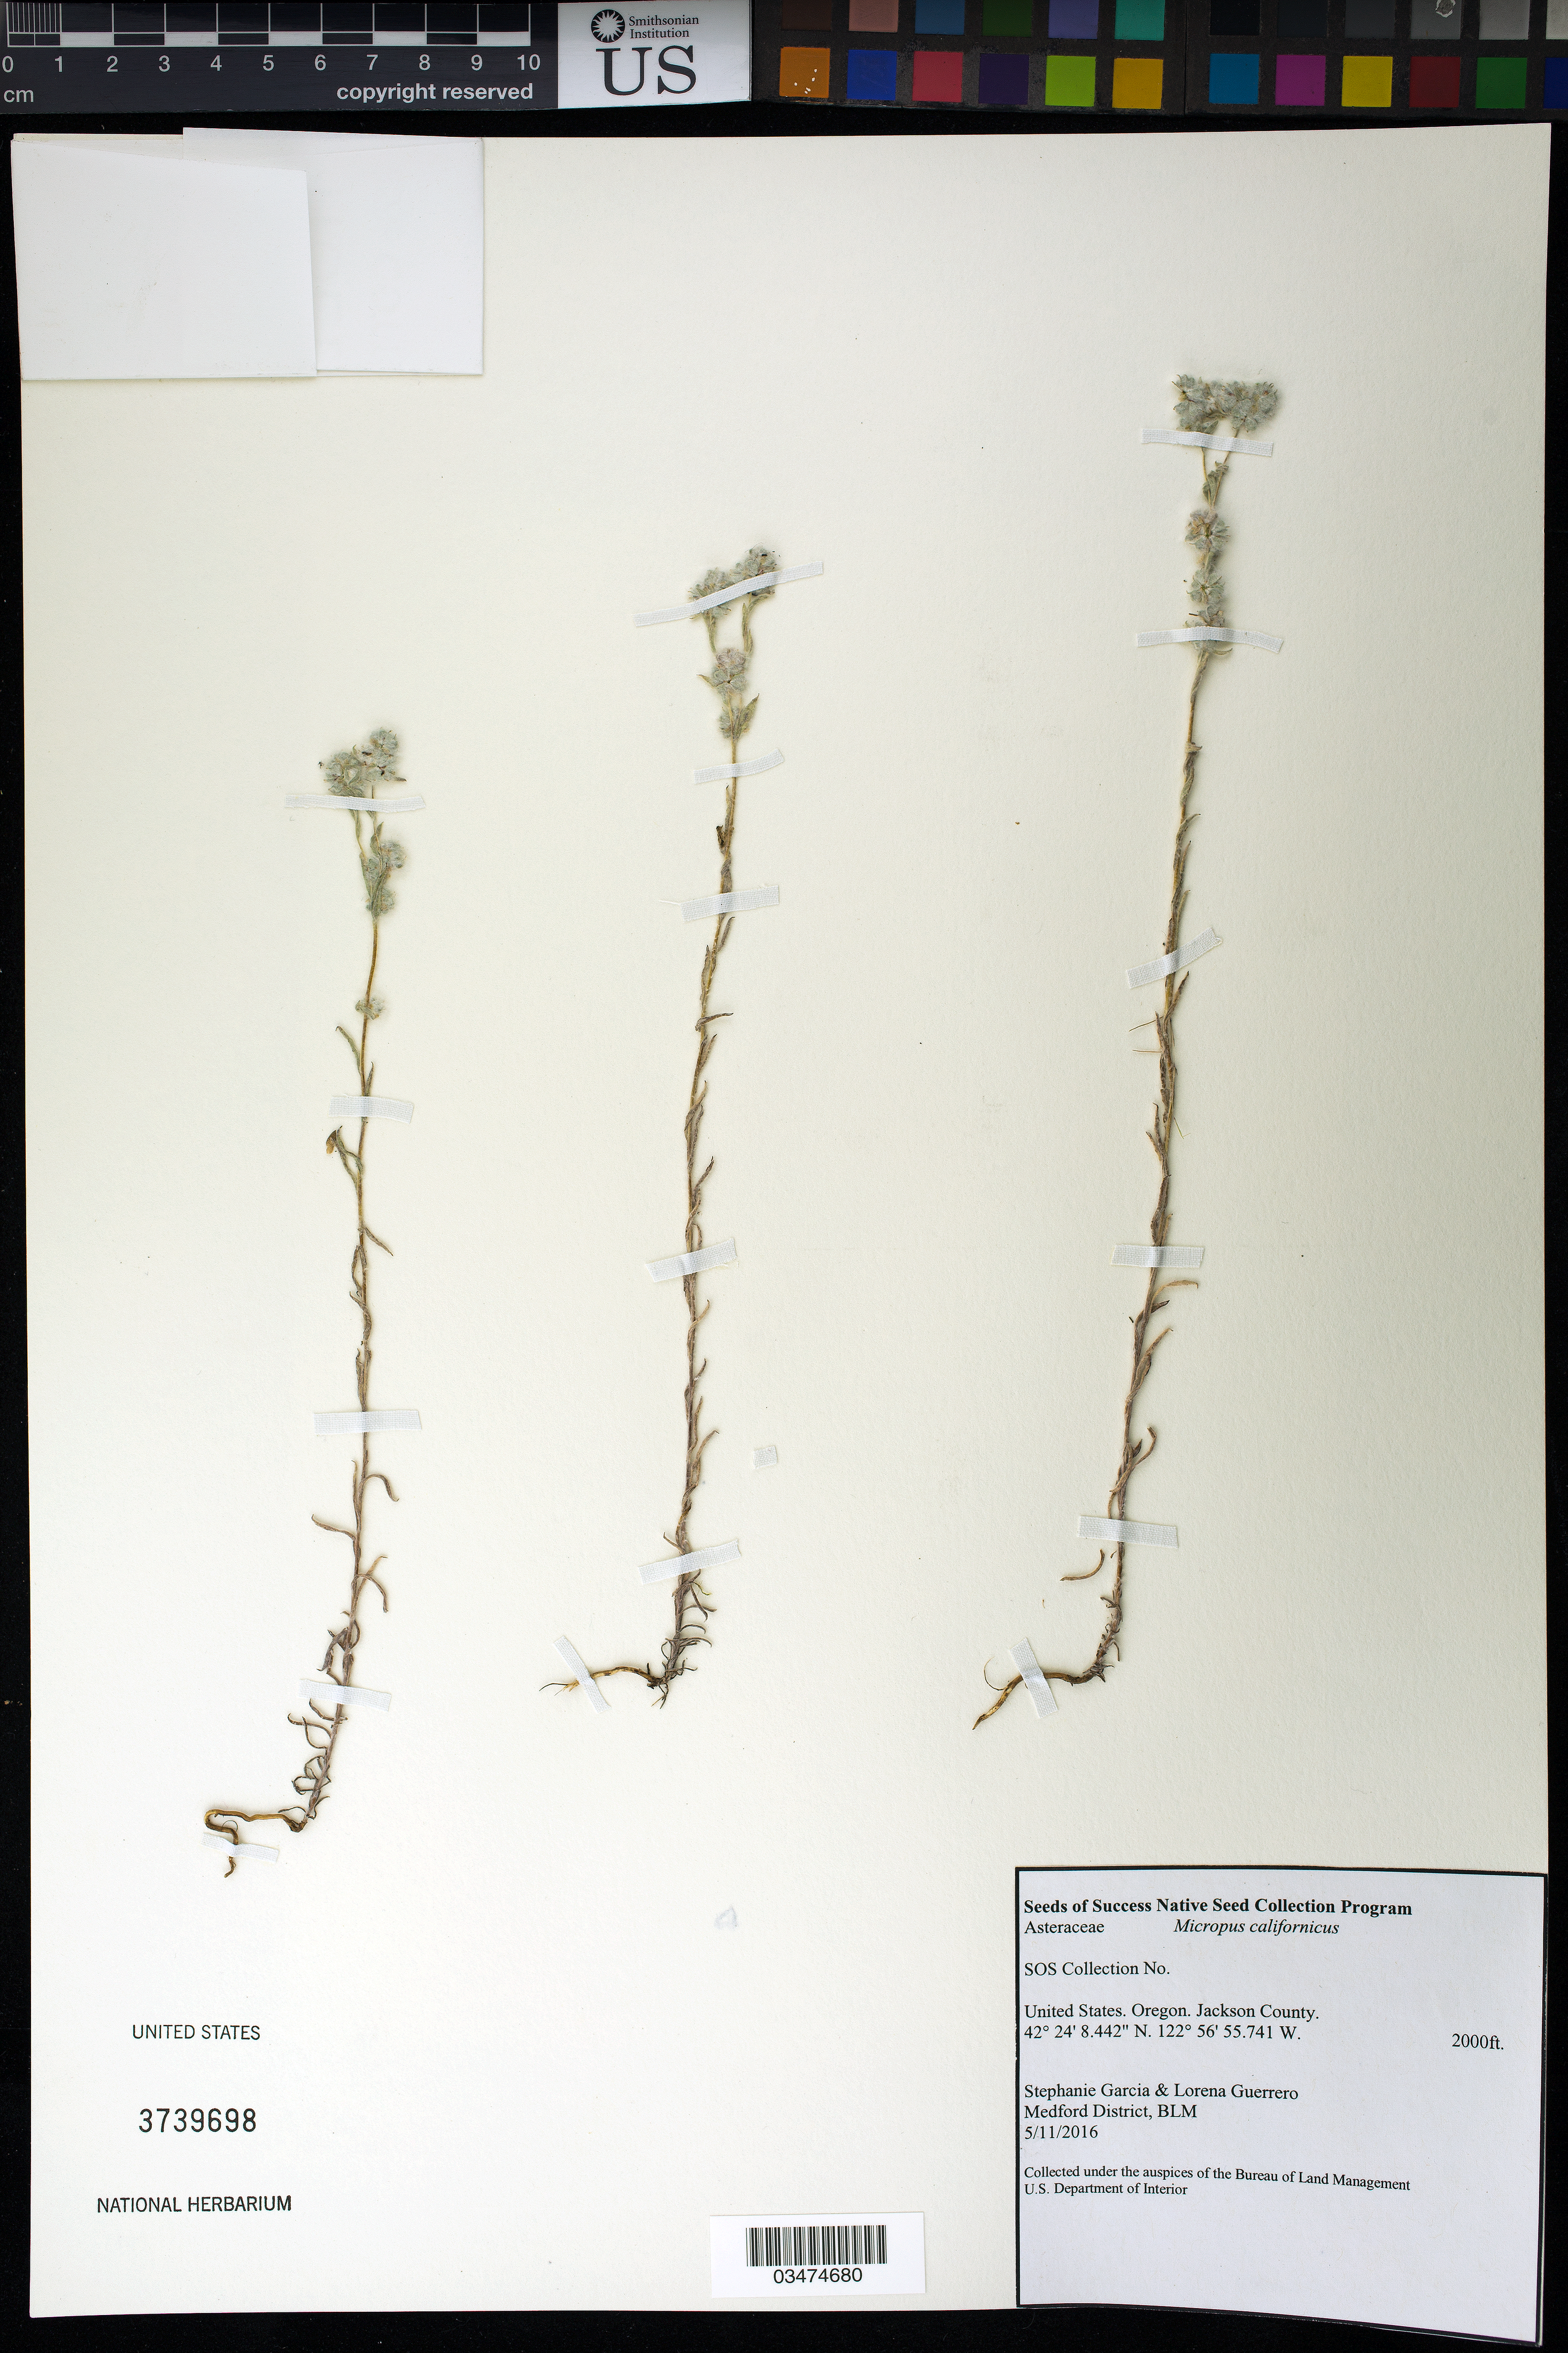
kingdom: Plantae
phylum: Tracheophyta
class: Magnoliopsida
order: Asterales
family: Asteraceae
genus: Micropus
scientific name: Micropus californicus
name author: Fisch. & C.A. Mey.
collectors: S. Garcia & Guerrero, L.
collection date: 2016-05-11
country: United States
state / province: Oregon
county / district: Jackson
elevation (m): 610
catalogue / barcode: US 3739698